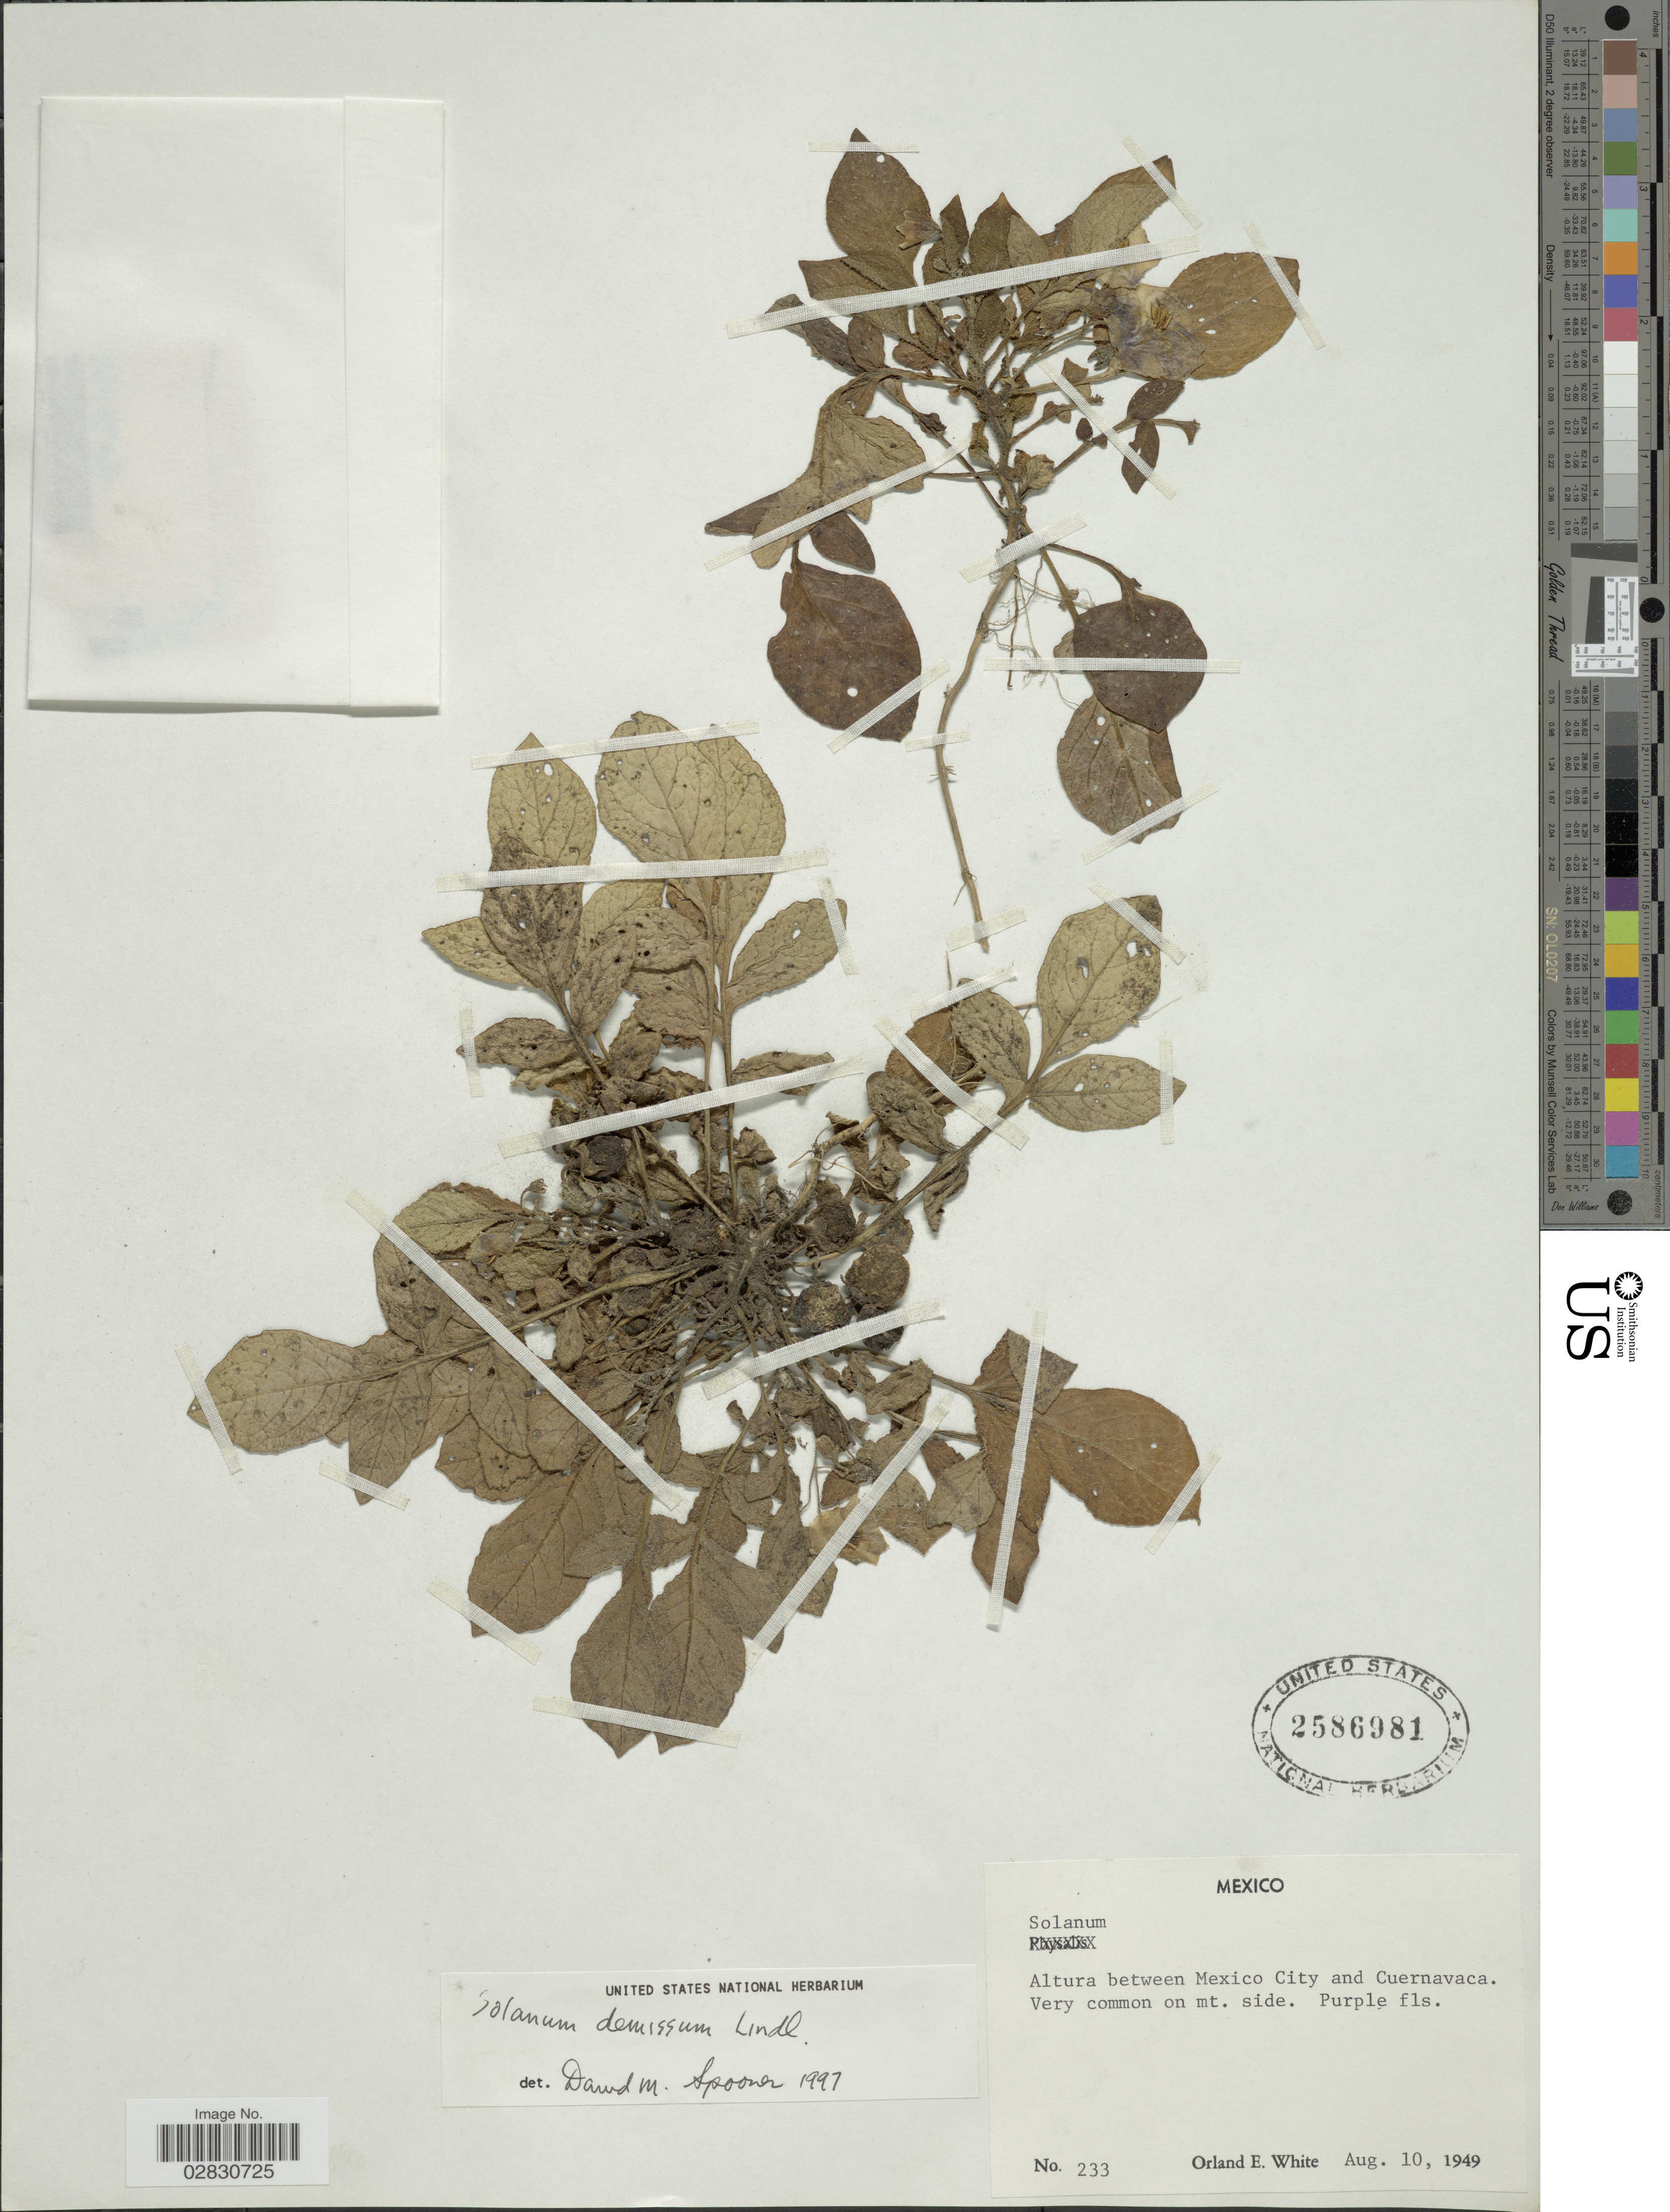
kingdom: Plantae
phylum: Tracheophyta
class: Magnoliopsida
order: Solanales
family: Solanaceae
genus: Solanum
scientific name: Solanum demissum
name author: Lindl.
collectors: O. E. White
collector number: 233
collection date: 1949-08-10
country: Mexico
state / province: México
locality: Altura between Mexico City and Cuernavaca.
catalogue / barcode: US 2586981